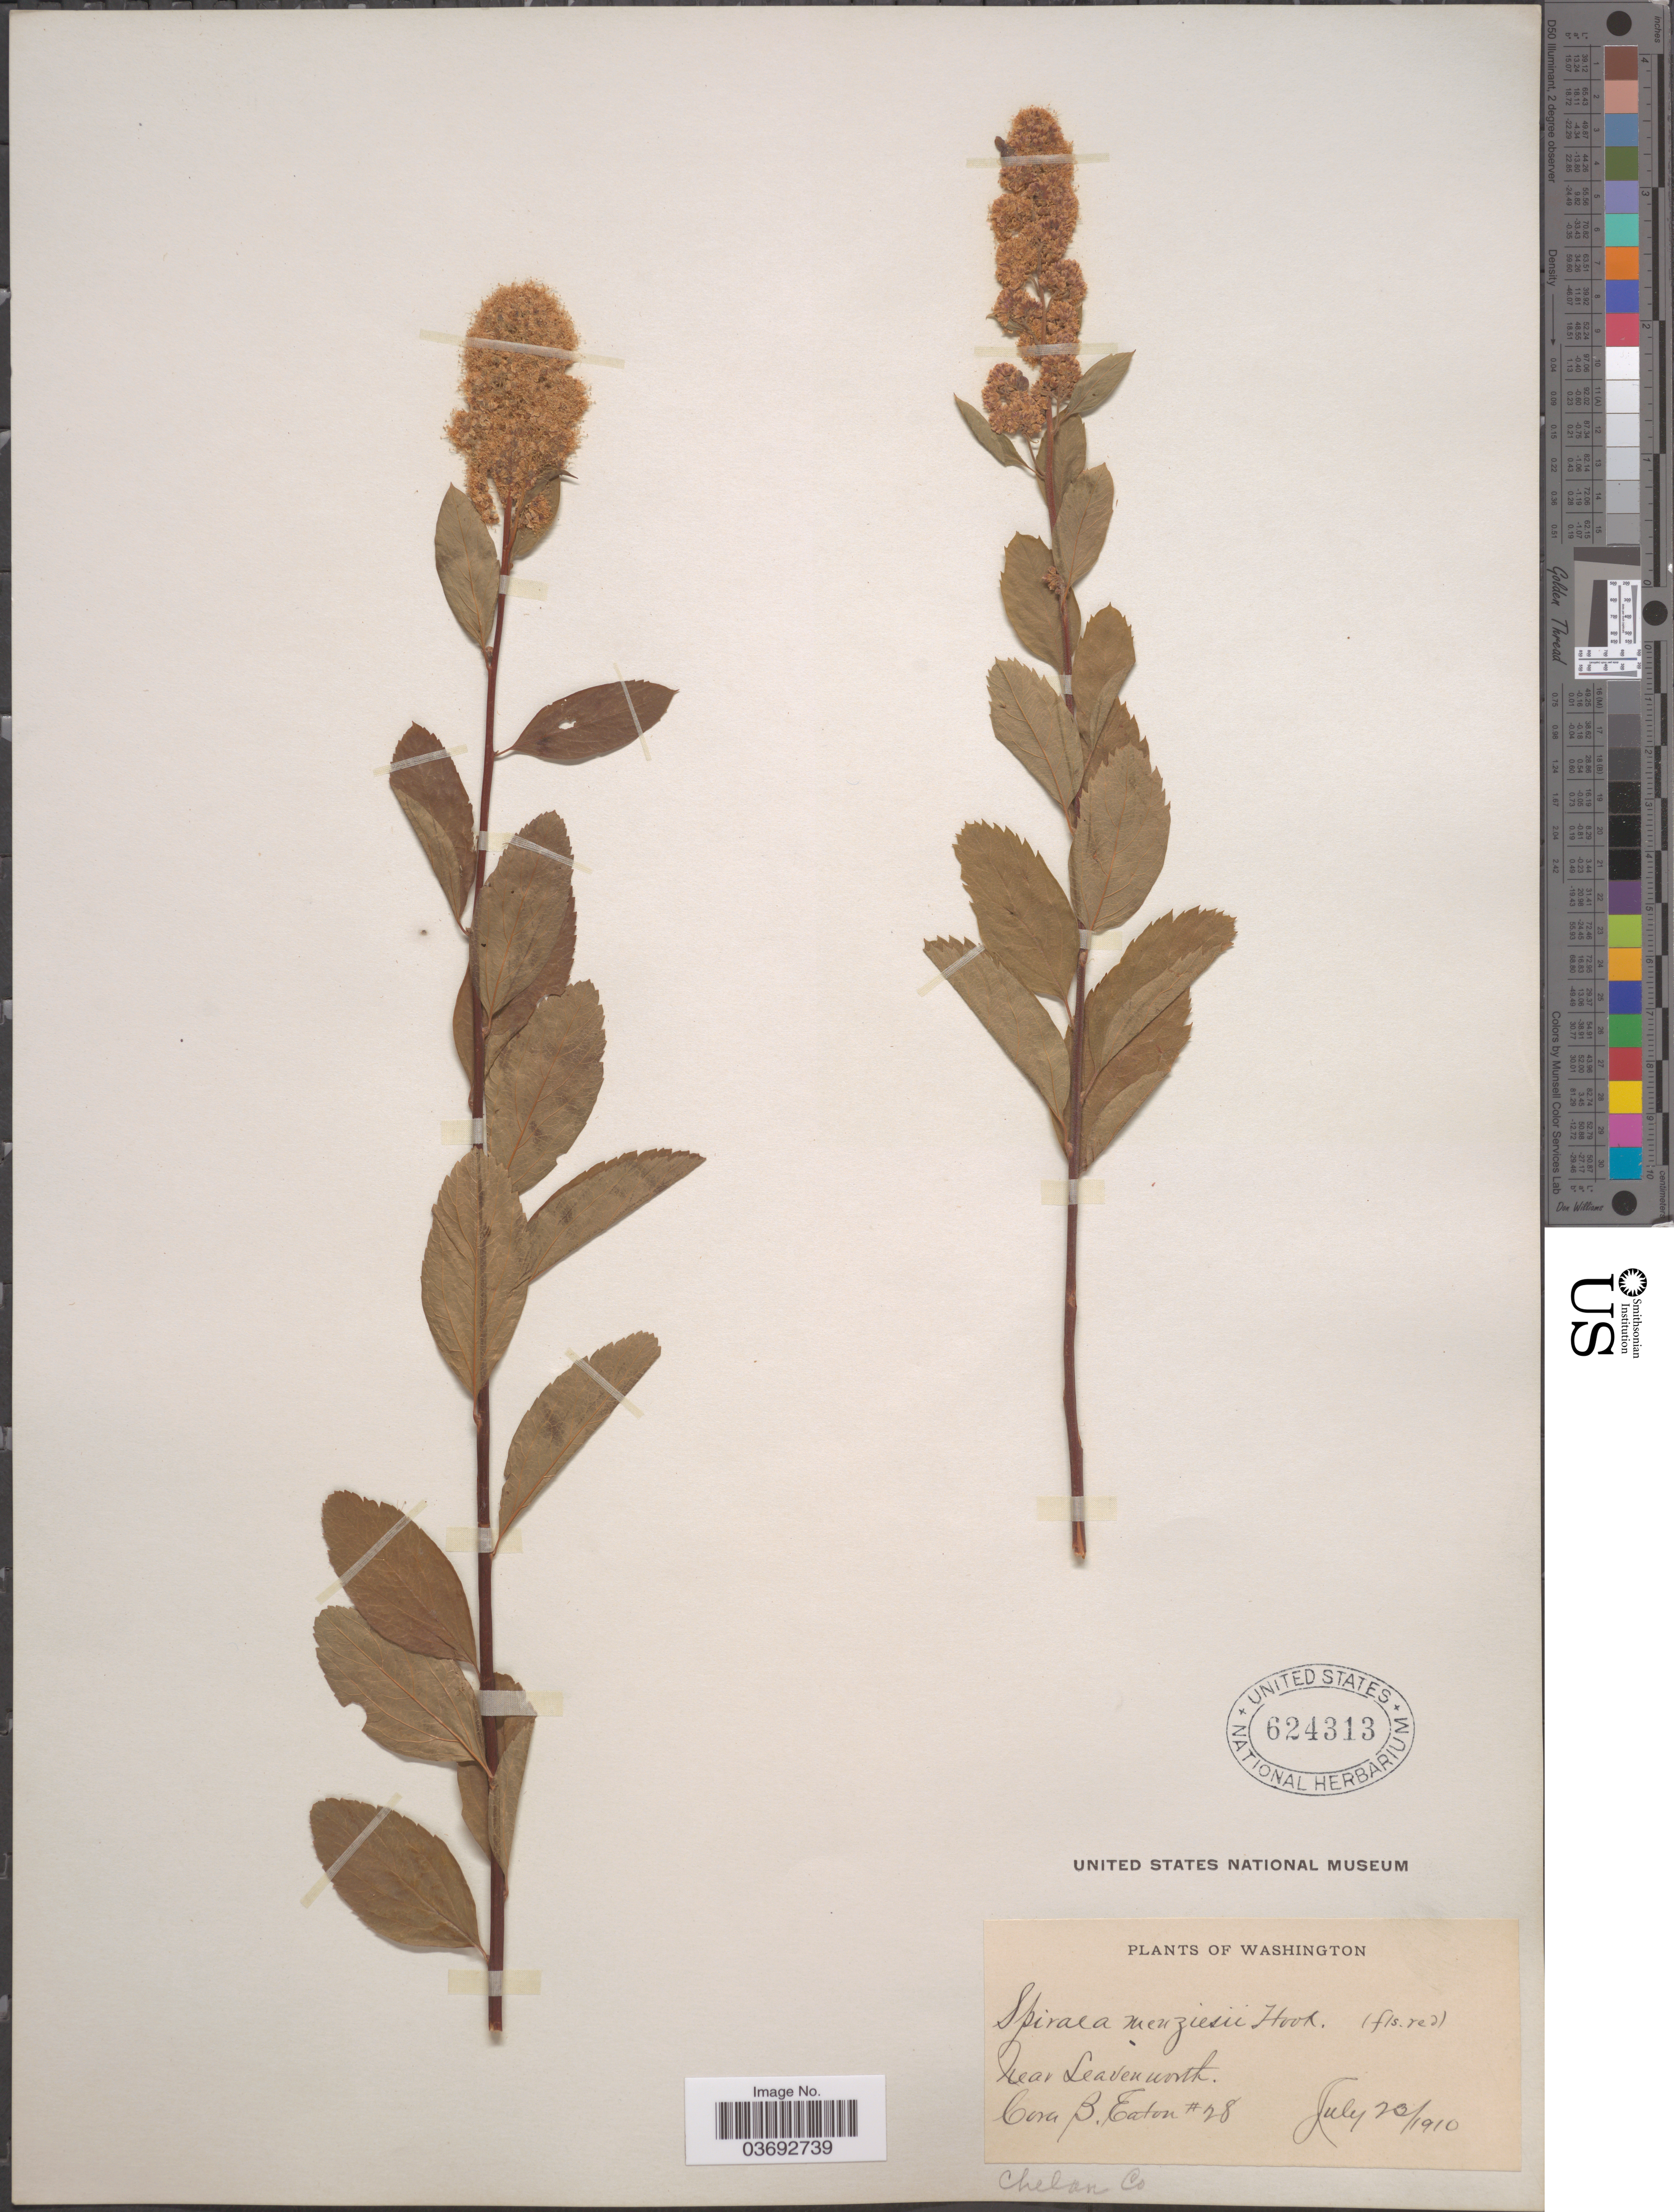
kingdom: Plantae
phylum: Tracheophyta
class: Magnoliopsida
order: Rosales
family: Rosaceae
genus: Spiraea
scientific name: Spiraea menziesii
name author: Hook.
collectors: C. Eaton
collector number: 28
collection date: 1910-07-23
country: United States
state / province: Washington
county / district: Chelan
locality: Near Leavenworth. Chelan Co.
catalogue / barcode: US 624313